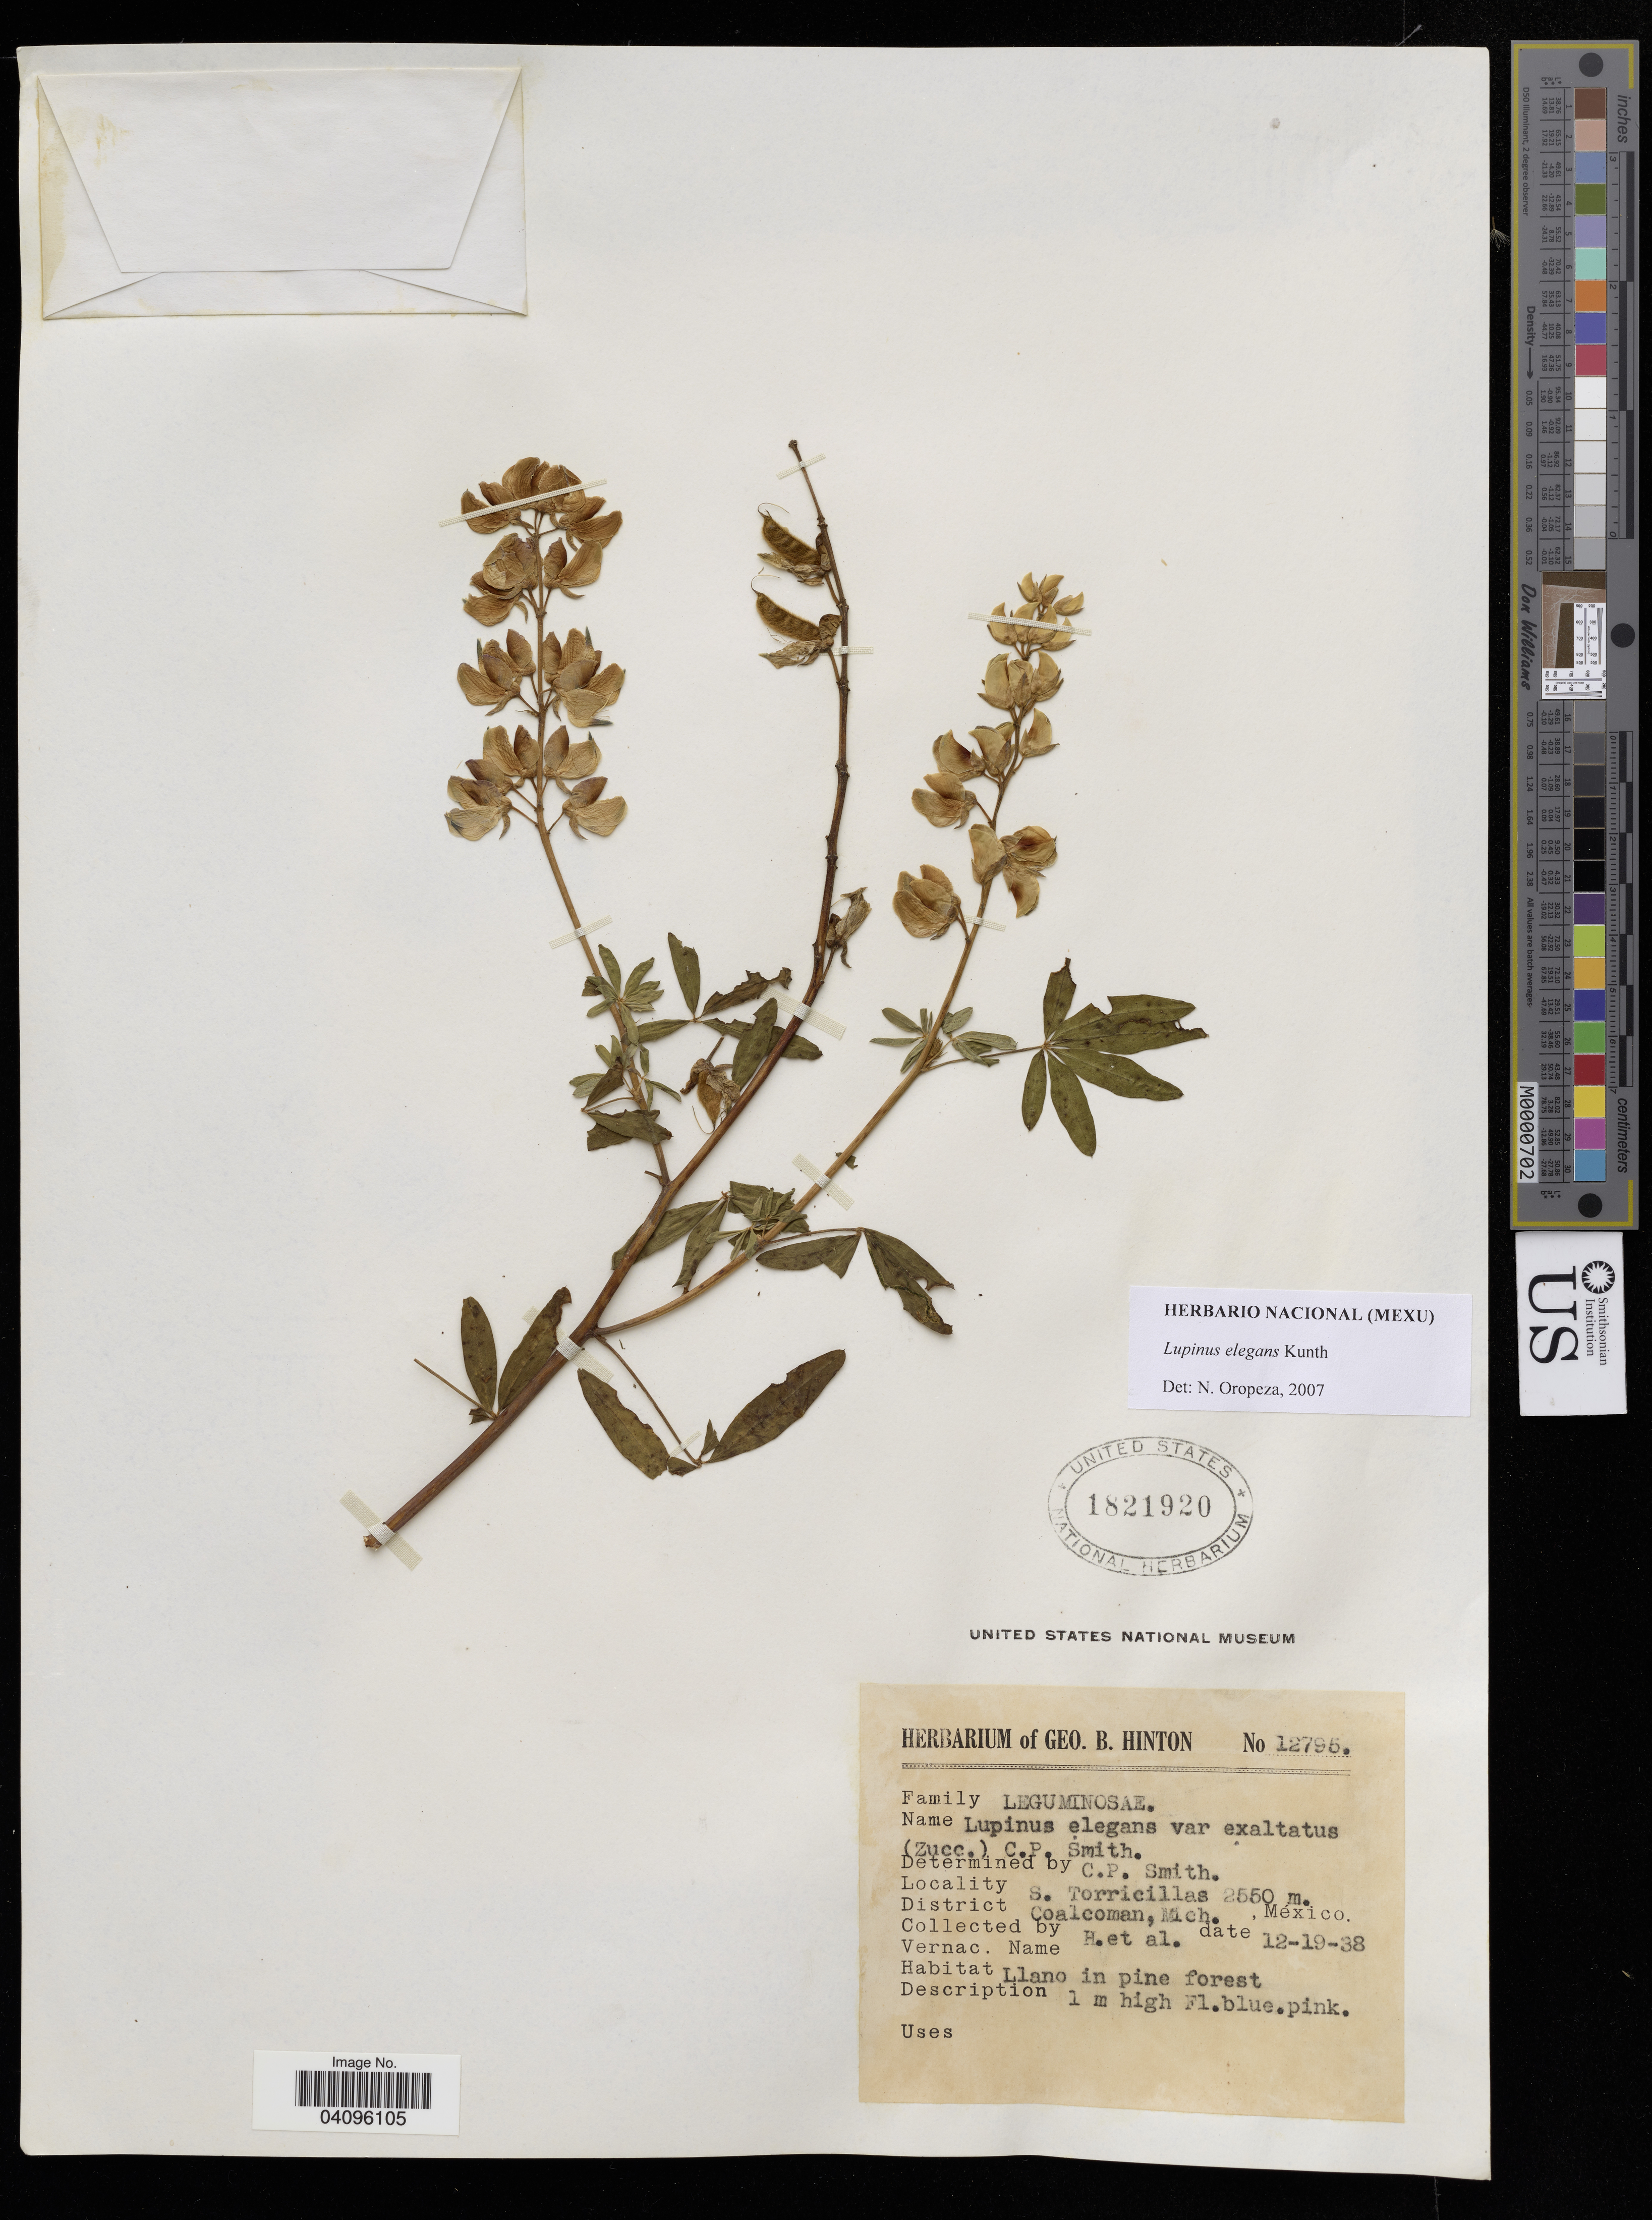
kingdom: Plantae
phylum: Tracheophyta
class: Magnoliopsida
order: Fabales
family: Fabaceae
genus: Lupinus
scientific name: Lupinus elegans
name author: Kunth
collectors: G. B. Hinton & et al.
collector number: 12795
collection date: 1938-12-19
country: Mexico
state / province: Michoacán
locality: S. Torricillas. Coalcoman.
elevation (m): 2550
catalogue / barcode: US 1821920